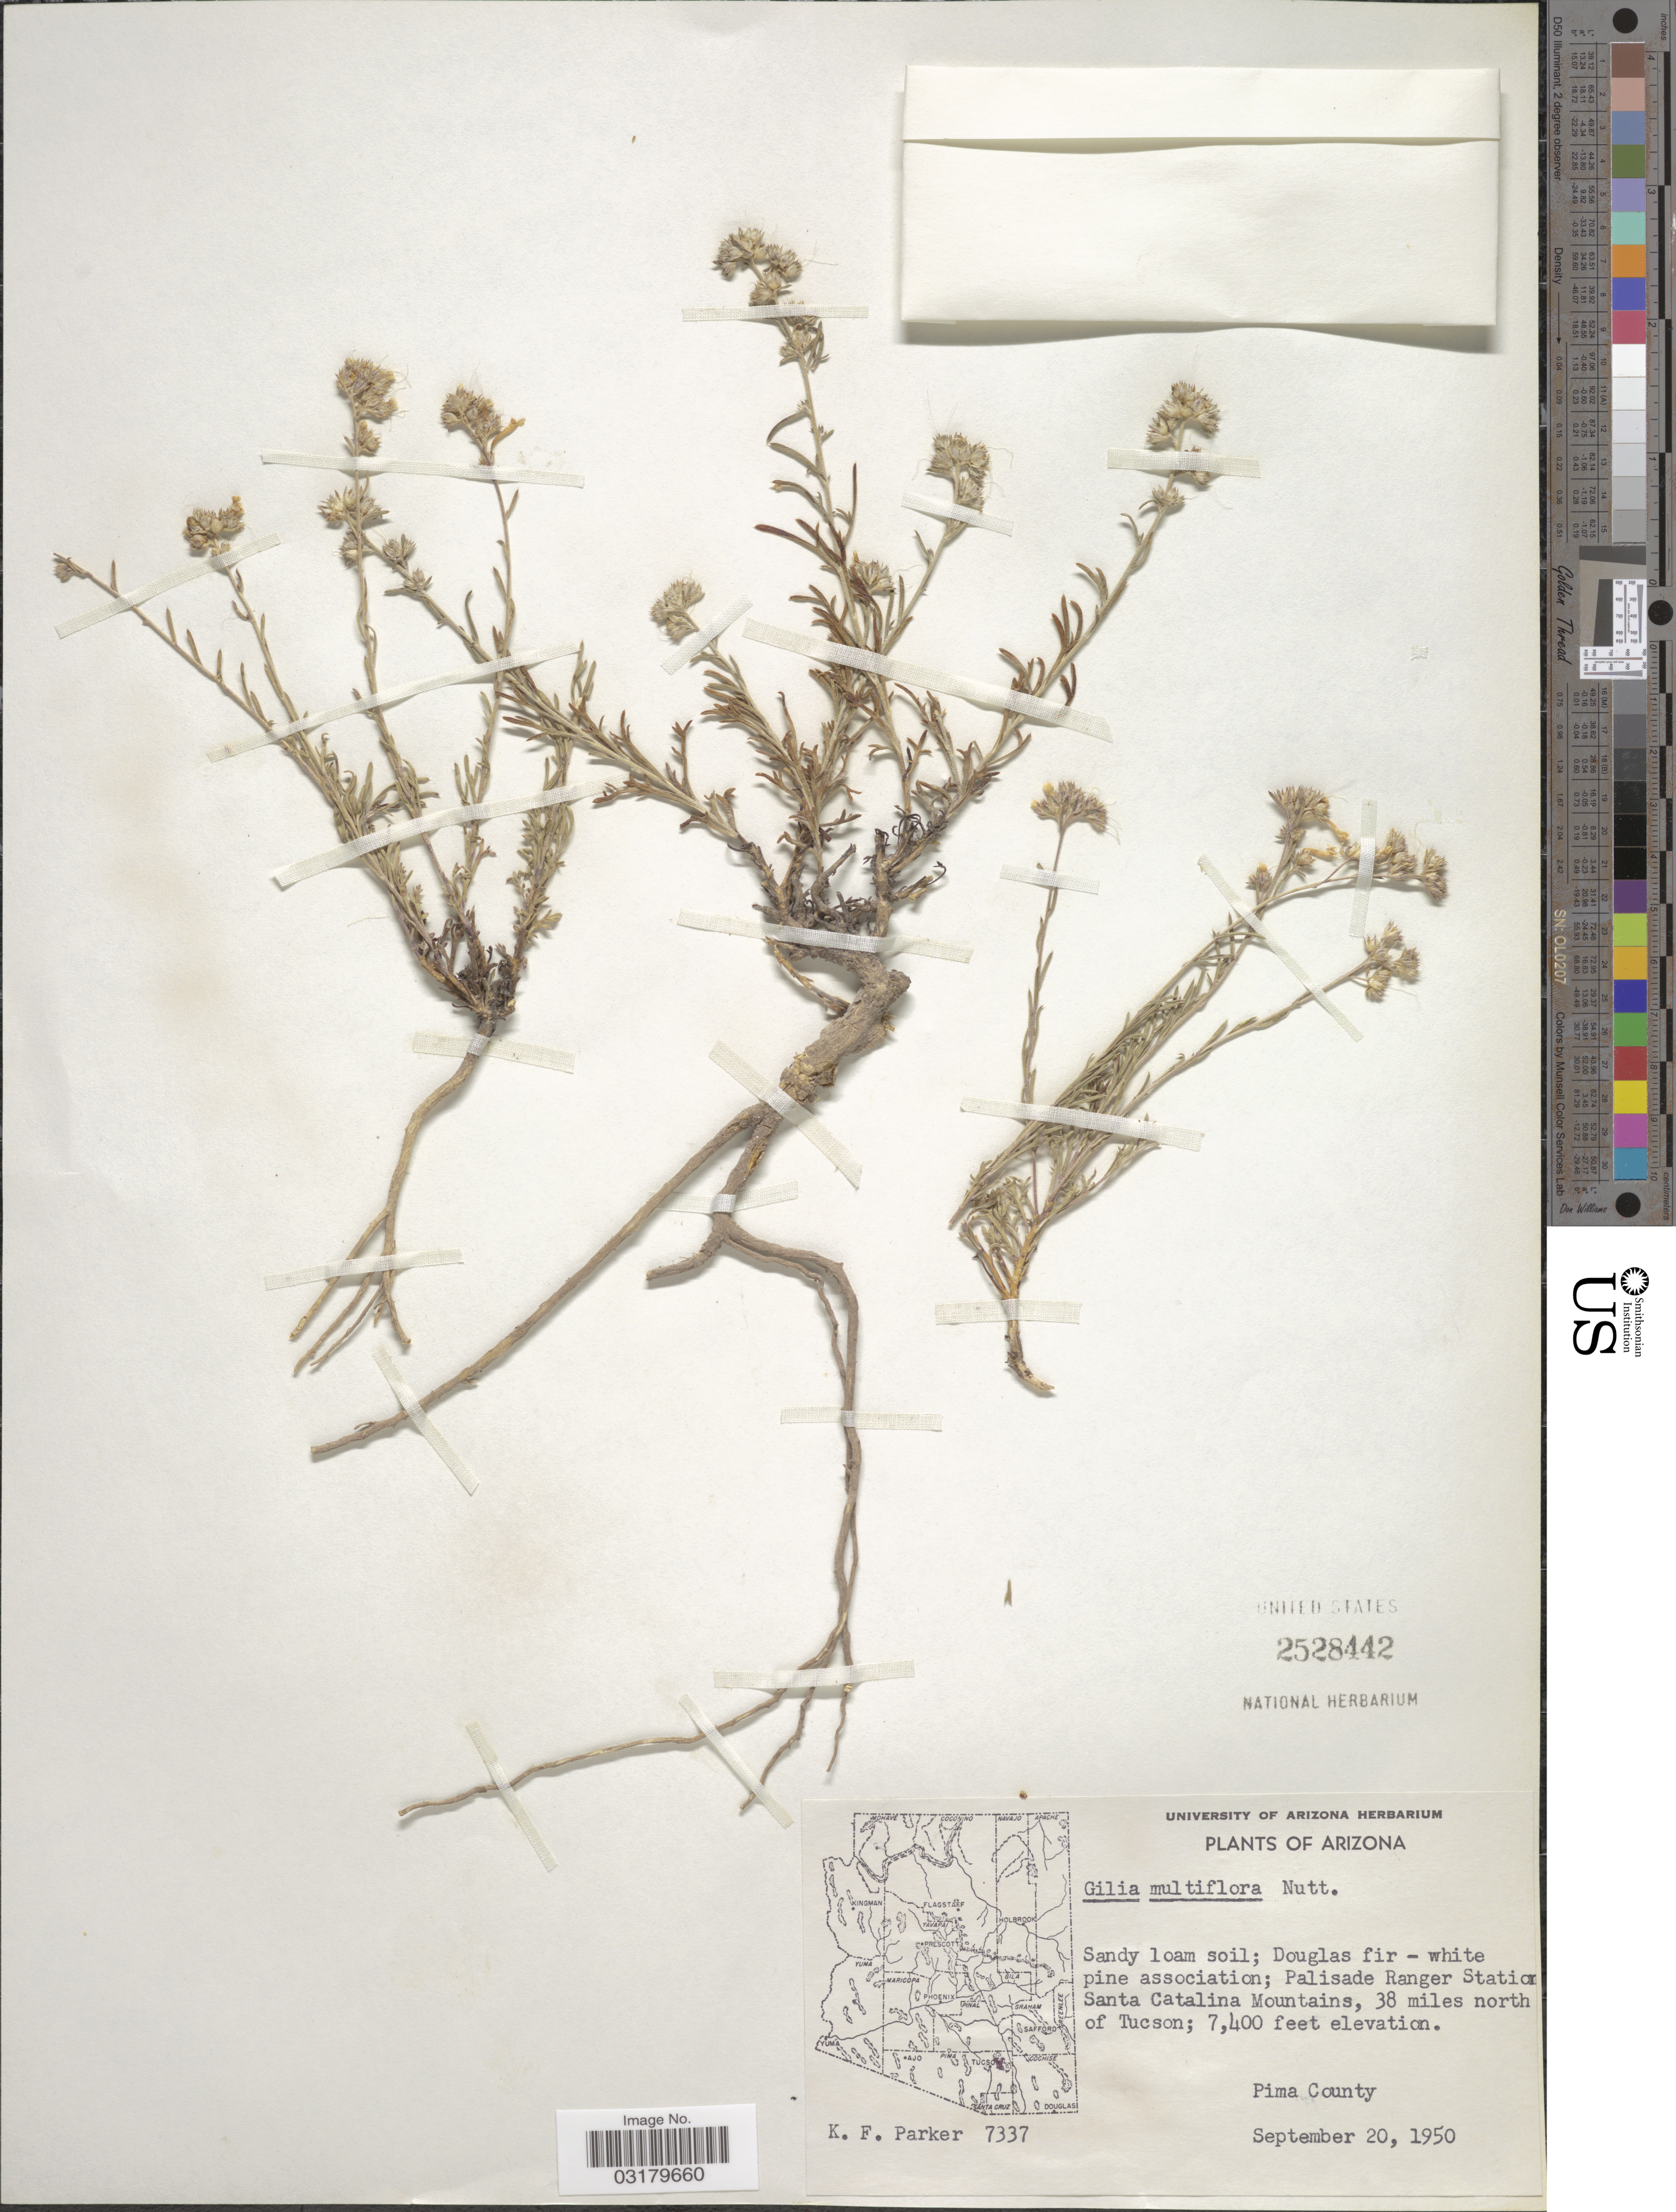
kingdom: Plantae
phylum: Tracheophyta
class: Magnoliopsida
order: Ericales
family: Polemoniaceae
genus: Ipomopsis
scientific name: Ipomopsis multiflora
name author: (Nutt.) V.E. Grant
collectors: K. F. Parker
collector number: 7337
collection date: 1950-09-20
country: United States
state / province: Arizona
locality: Palisade Ranger Station, Santa Catalina Mountains, 38 miles north of Tucson. Pima County.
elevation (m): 2256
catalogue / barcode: US 2528442